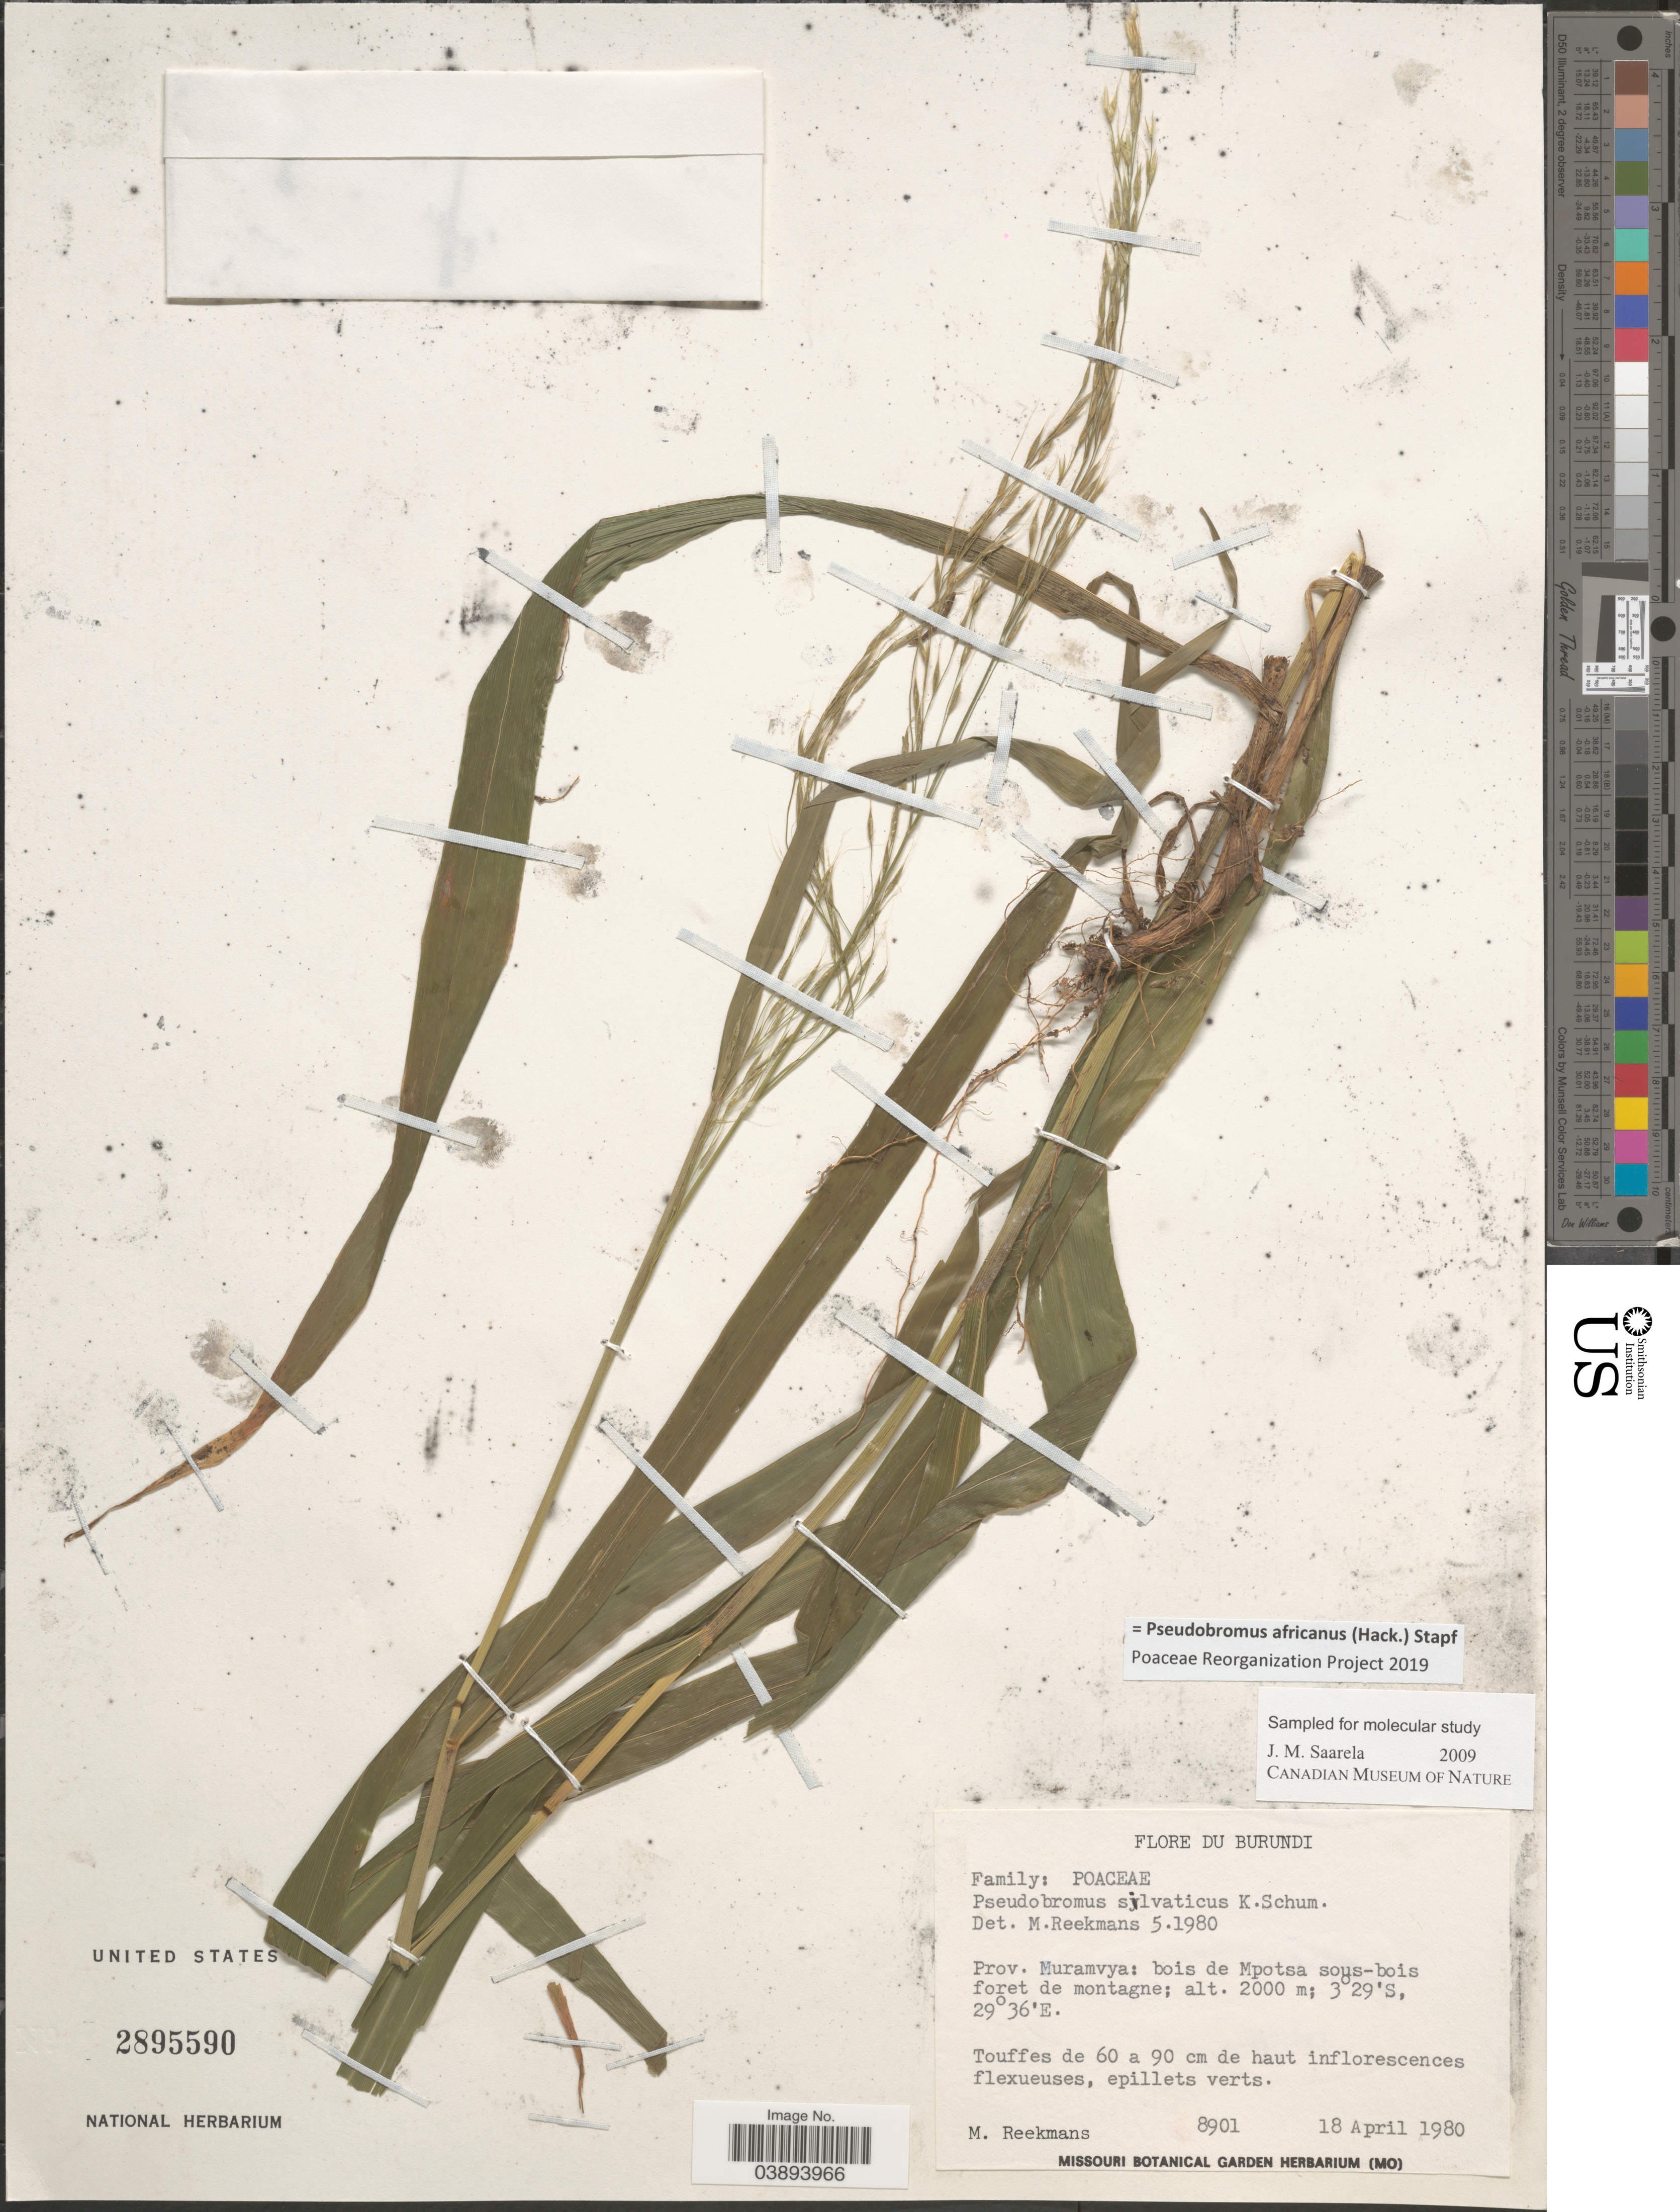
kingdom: Plantae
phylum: Tracheophyta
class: Liliopsida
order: Poales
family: Poaceae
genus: Pseudobromus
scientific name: Pseudobromus africanus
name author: (Hack.) Stapf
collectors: M. Reekmans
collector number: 8901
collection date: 1980-04-18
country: Burundi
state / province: Muramvya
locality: Bois de Mpotsa sous-bois foret de montagne.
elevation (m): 2000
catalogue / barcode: US 2895590